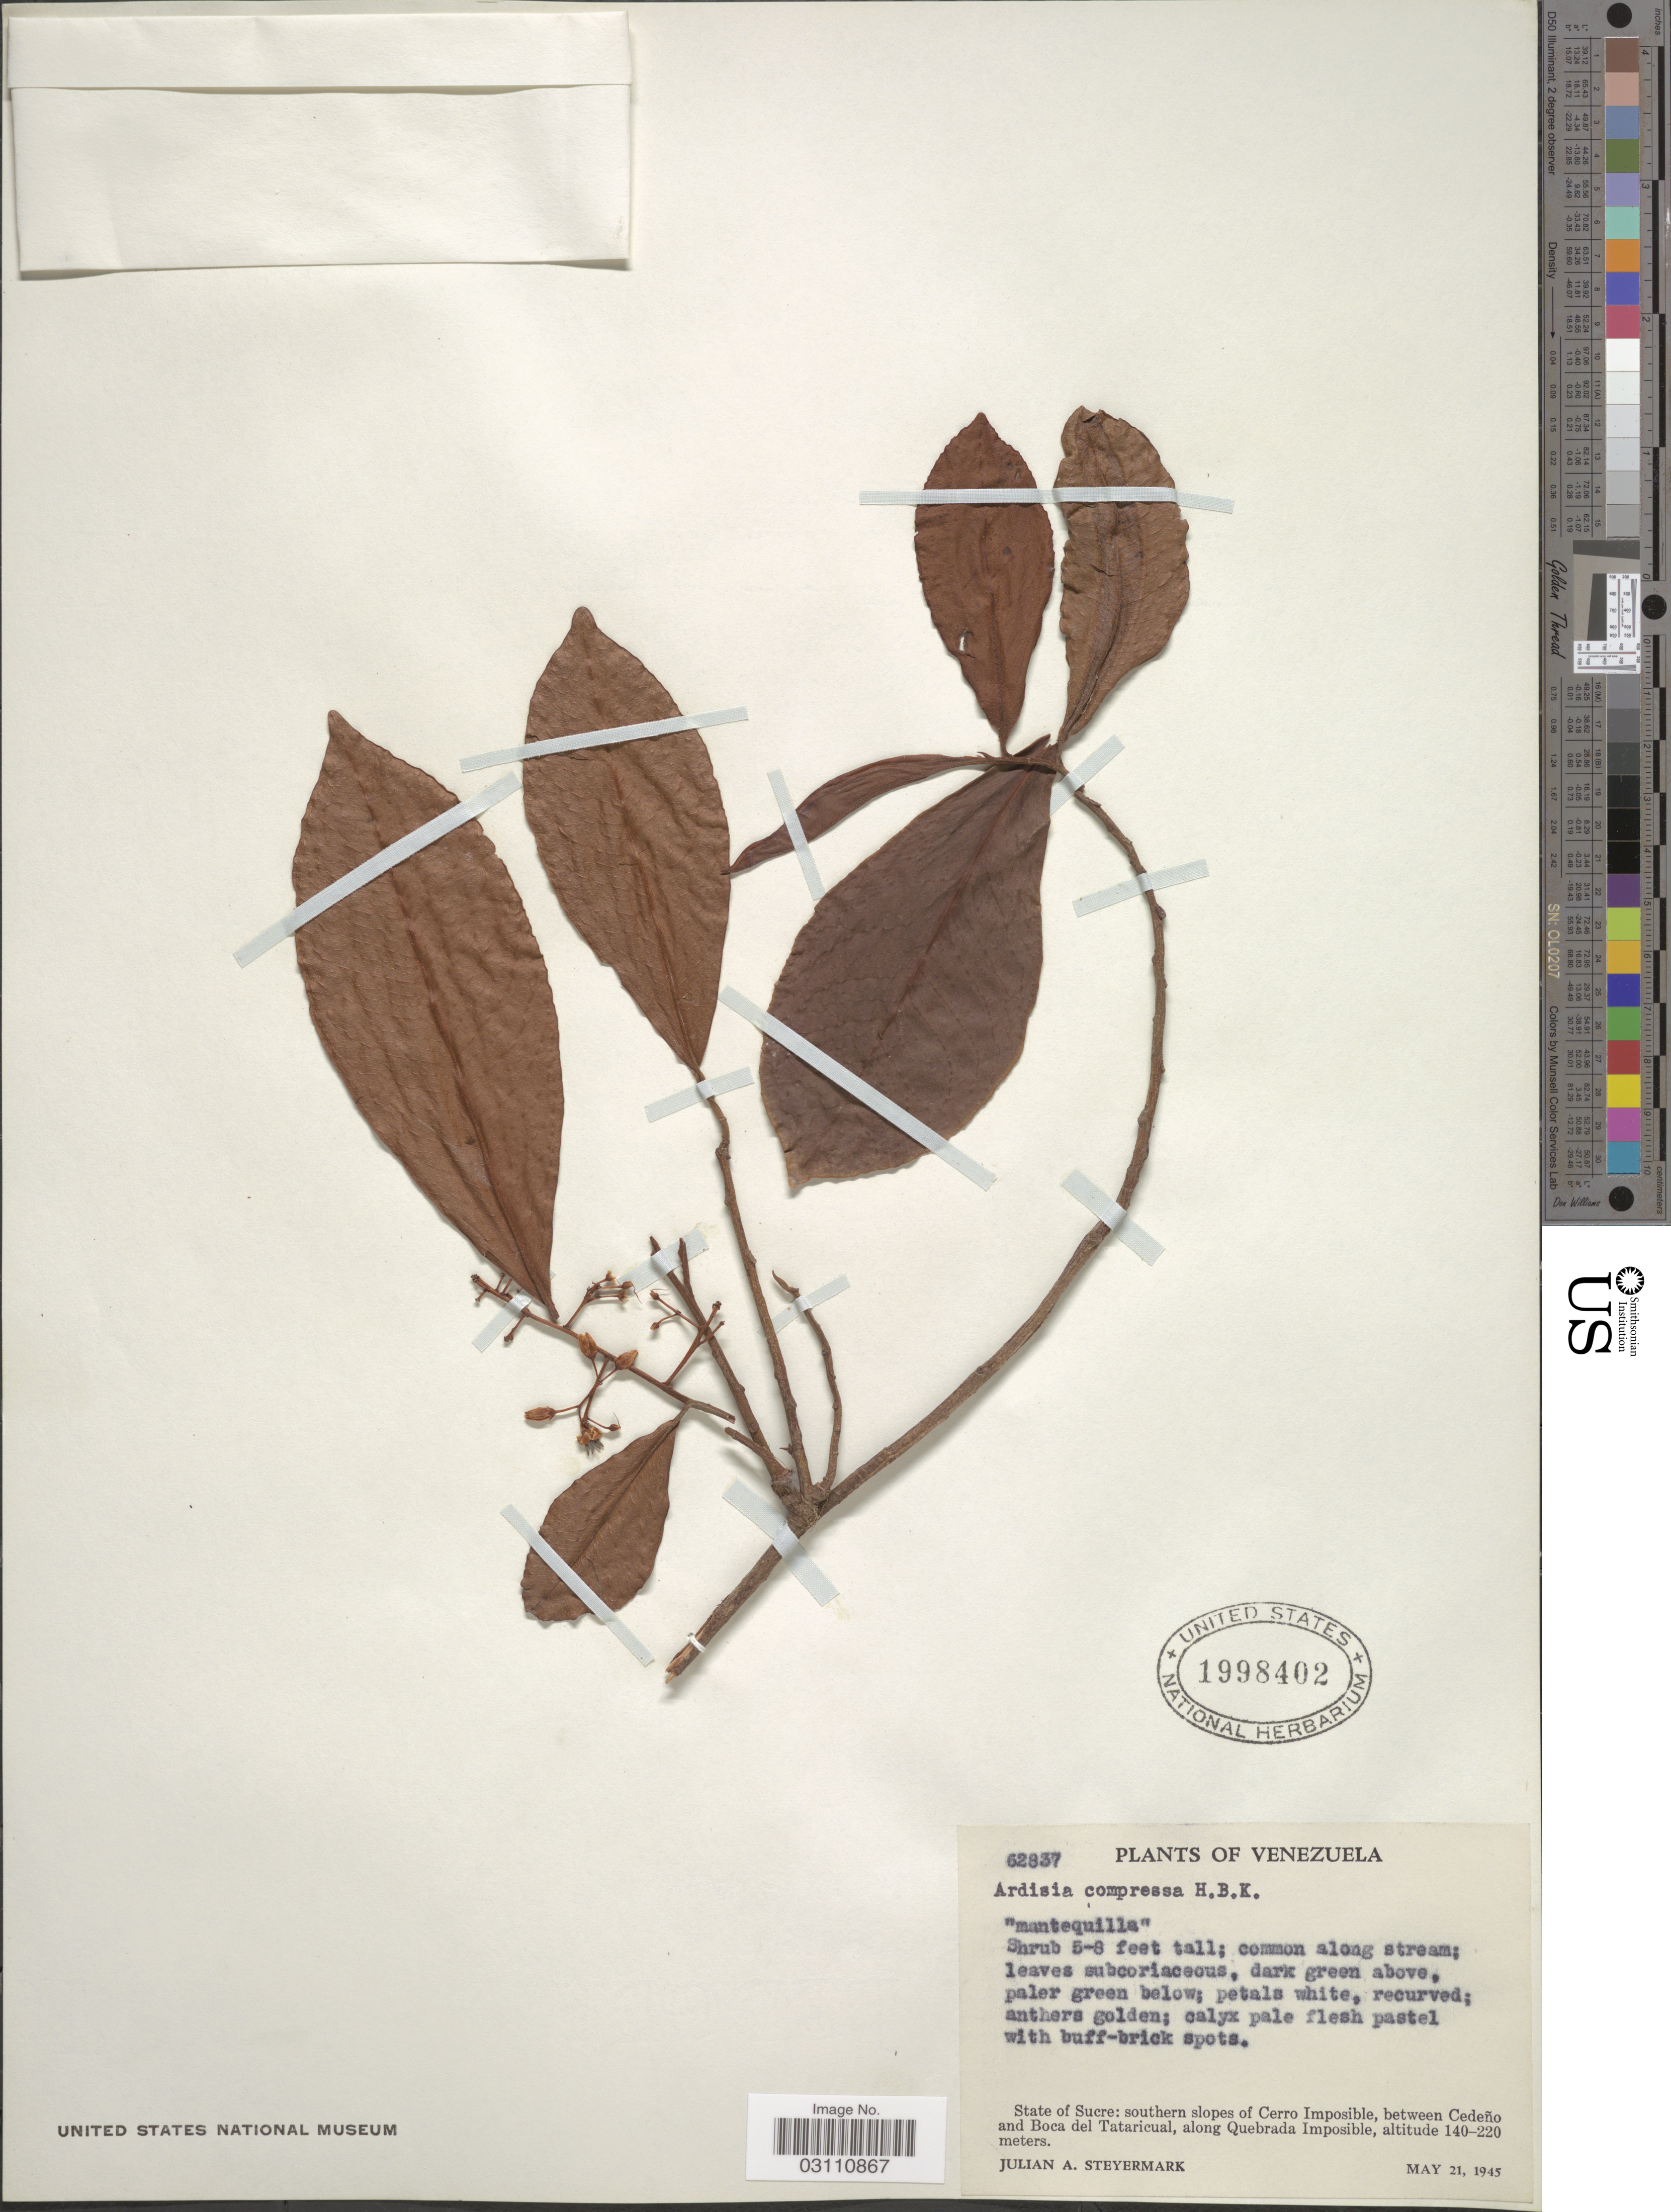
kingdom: Plantae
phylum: Tracheophyta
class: Magnoliopsida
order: Ericales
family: Primulaceae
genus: Ardisia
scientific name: Ardisia compressa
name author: Kunth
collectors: J. Steyermark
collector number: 62837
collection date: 1945-05-21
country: Venezuela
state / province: Sucre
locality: Southern slopes of Cerro Imposible, between Cedeño and Boca del Tataricual, along Quebrada Imposible.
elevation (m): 140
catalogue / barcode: US 1998402